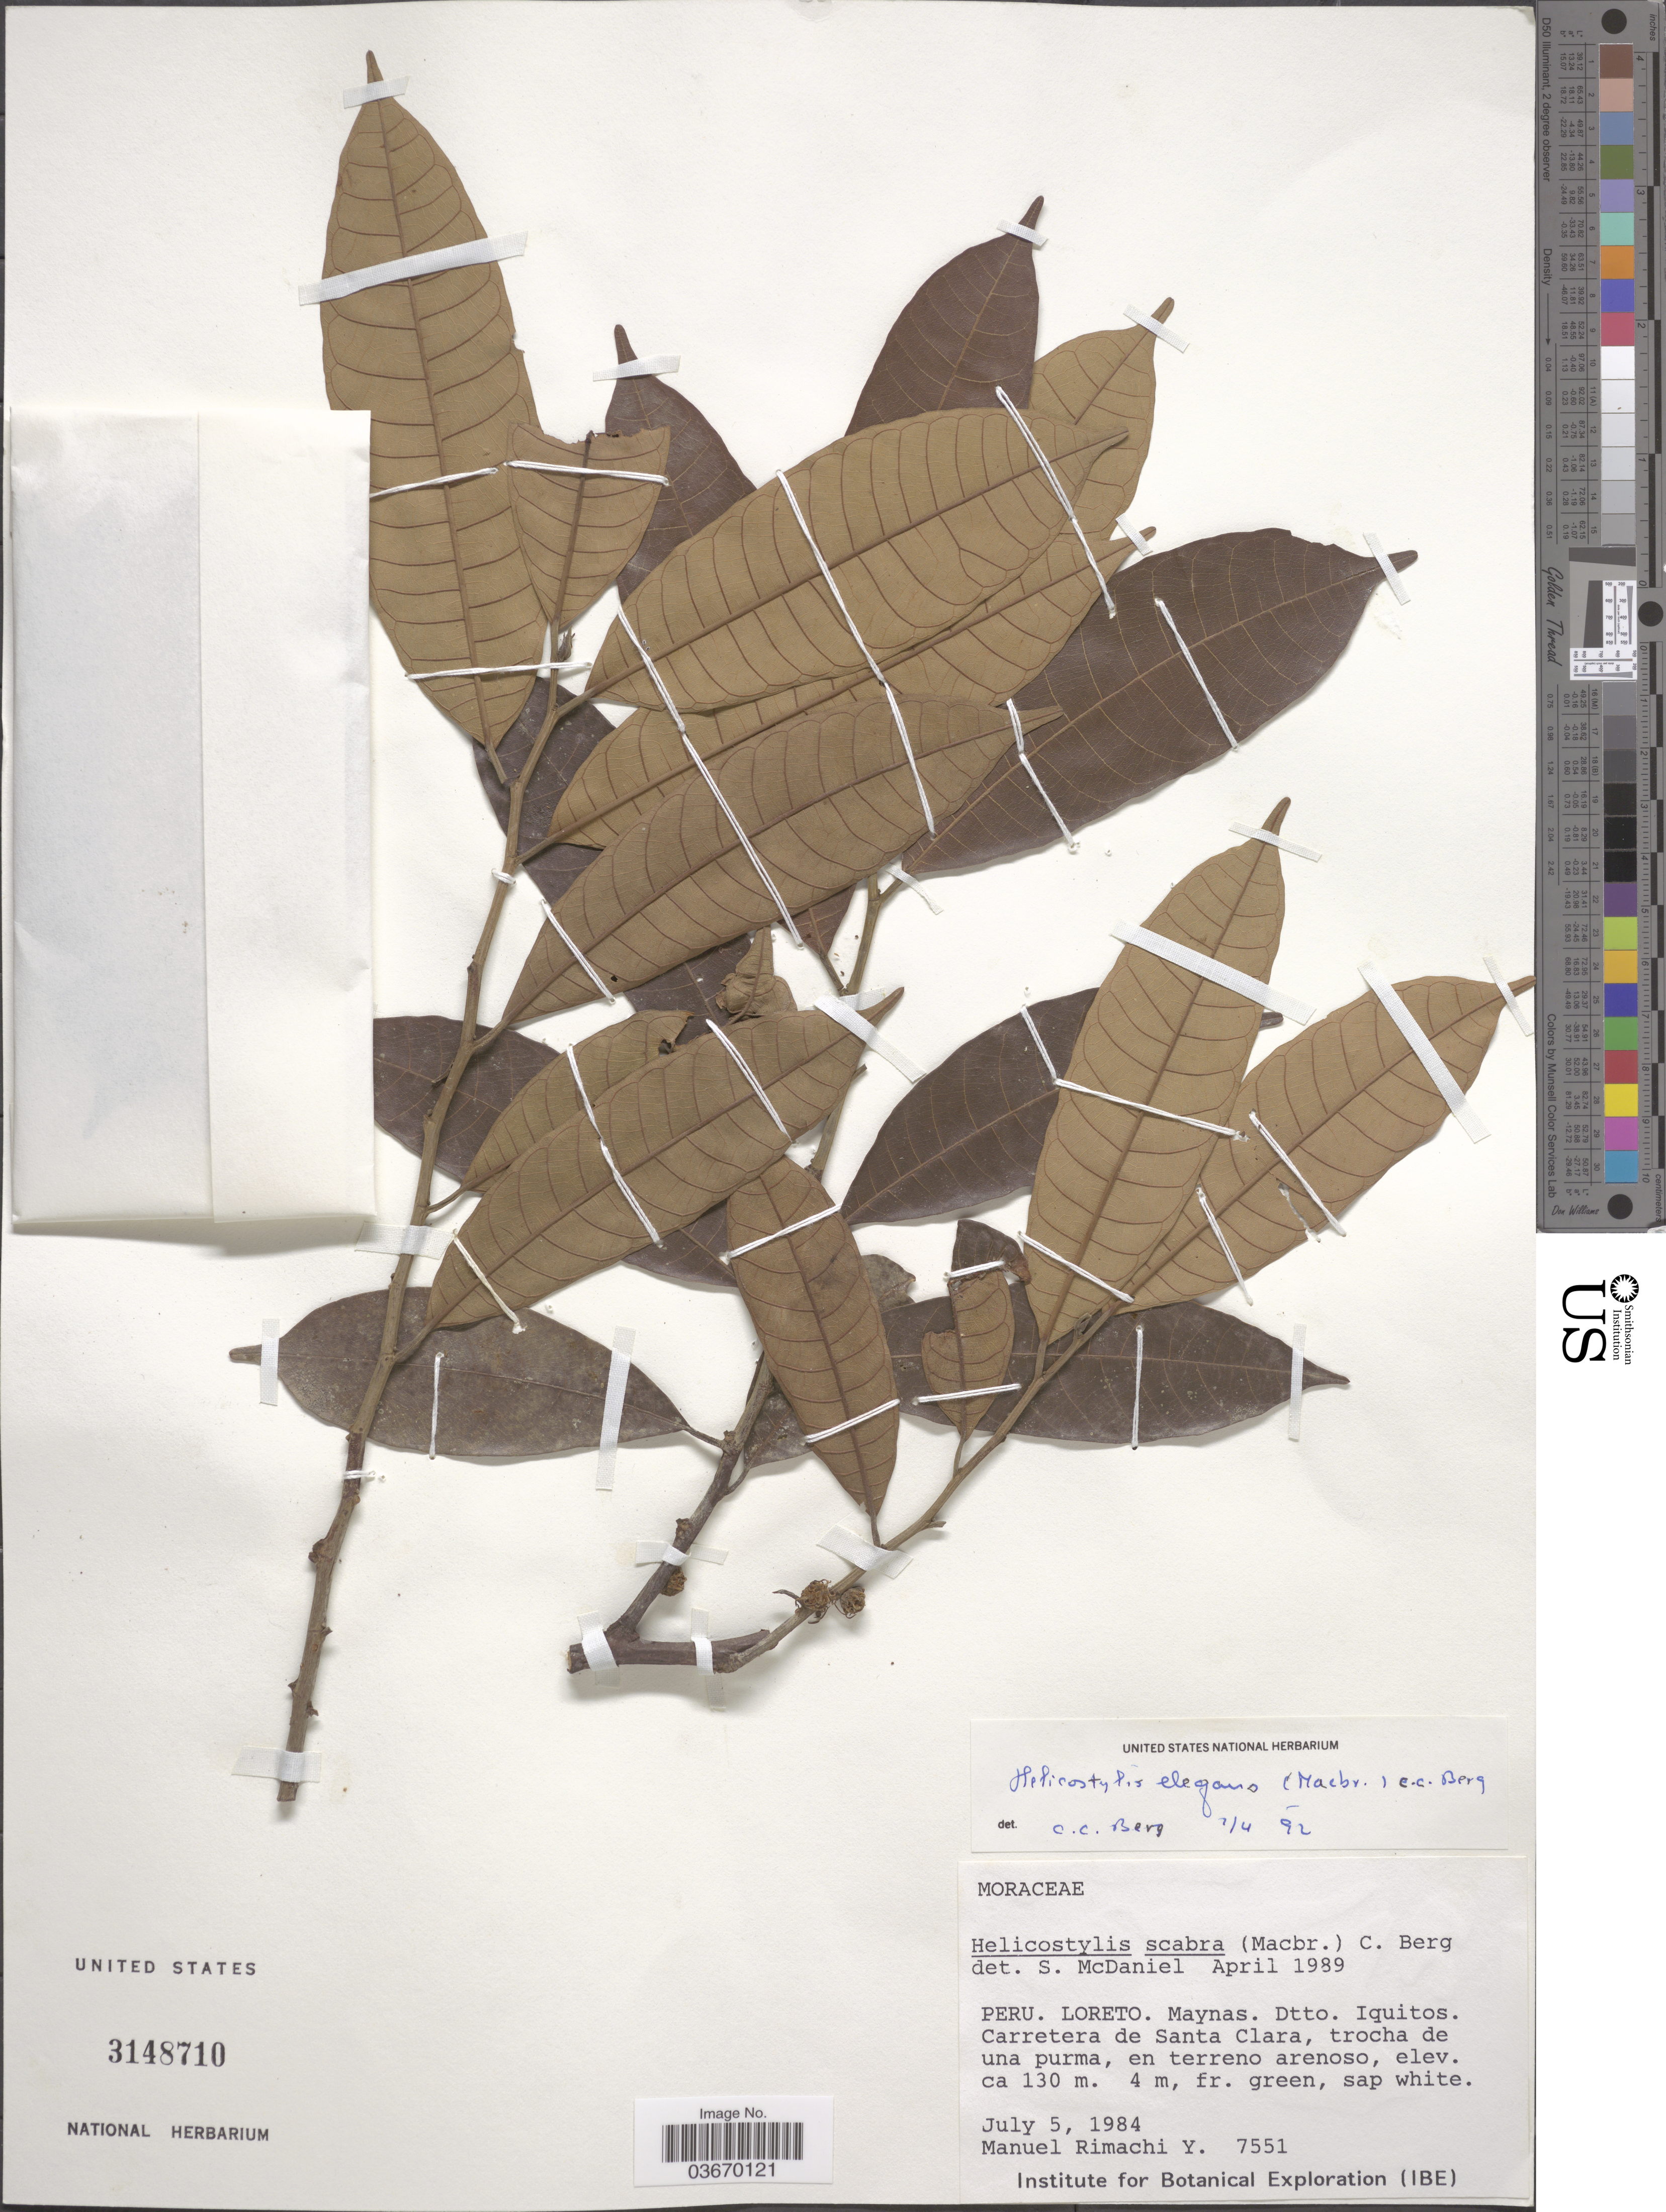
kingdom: Plantae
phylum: Tracheophyta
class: Magnoliopsida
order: Rosales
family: Moraceae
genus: Helicostylis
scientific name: Helicostylis elegans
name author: (J.F. Macbr.) C.C. Berg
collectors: M. Rimachi Y.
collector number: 7551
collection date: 1984-07-05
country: Peru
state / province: Loreto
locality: Maynas. Dtto. Iquitos. Carretera de Santa Clara, trocha de una purma.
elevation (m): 130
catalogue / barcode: US 3148710